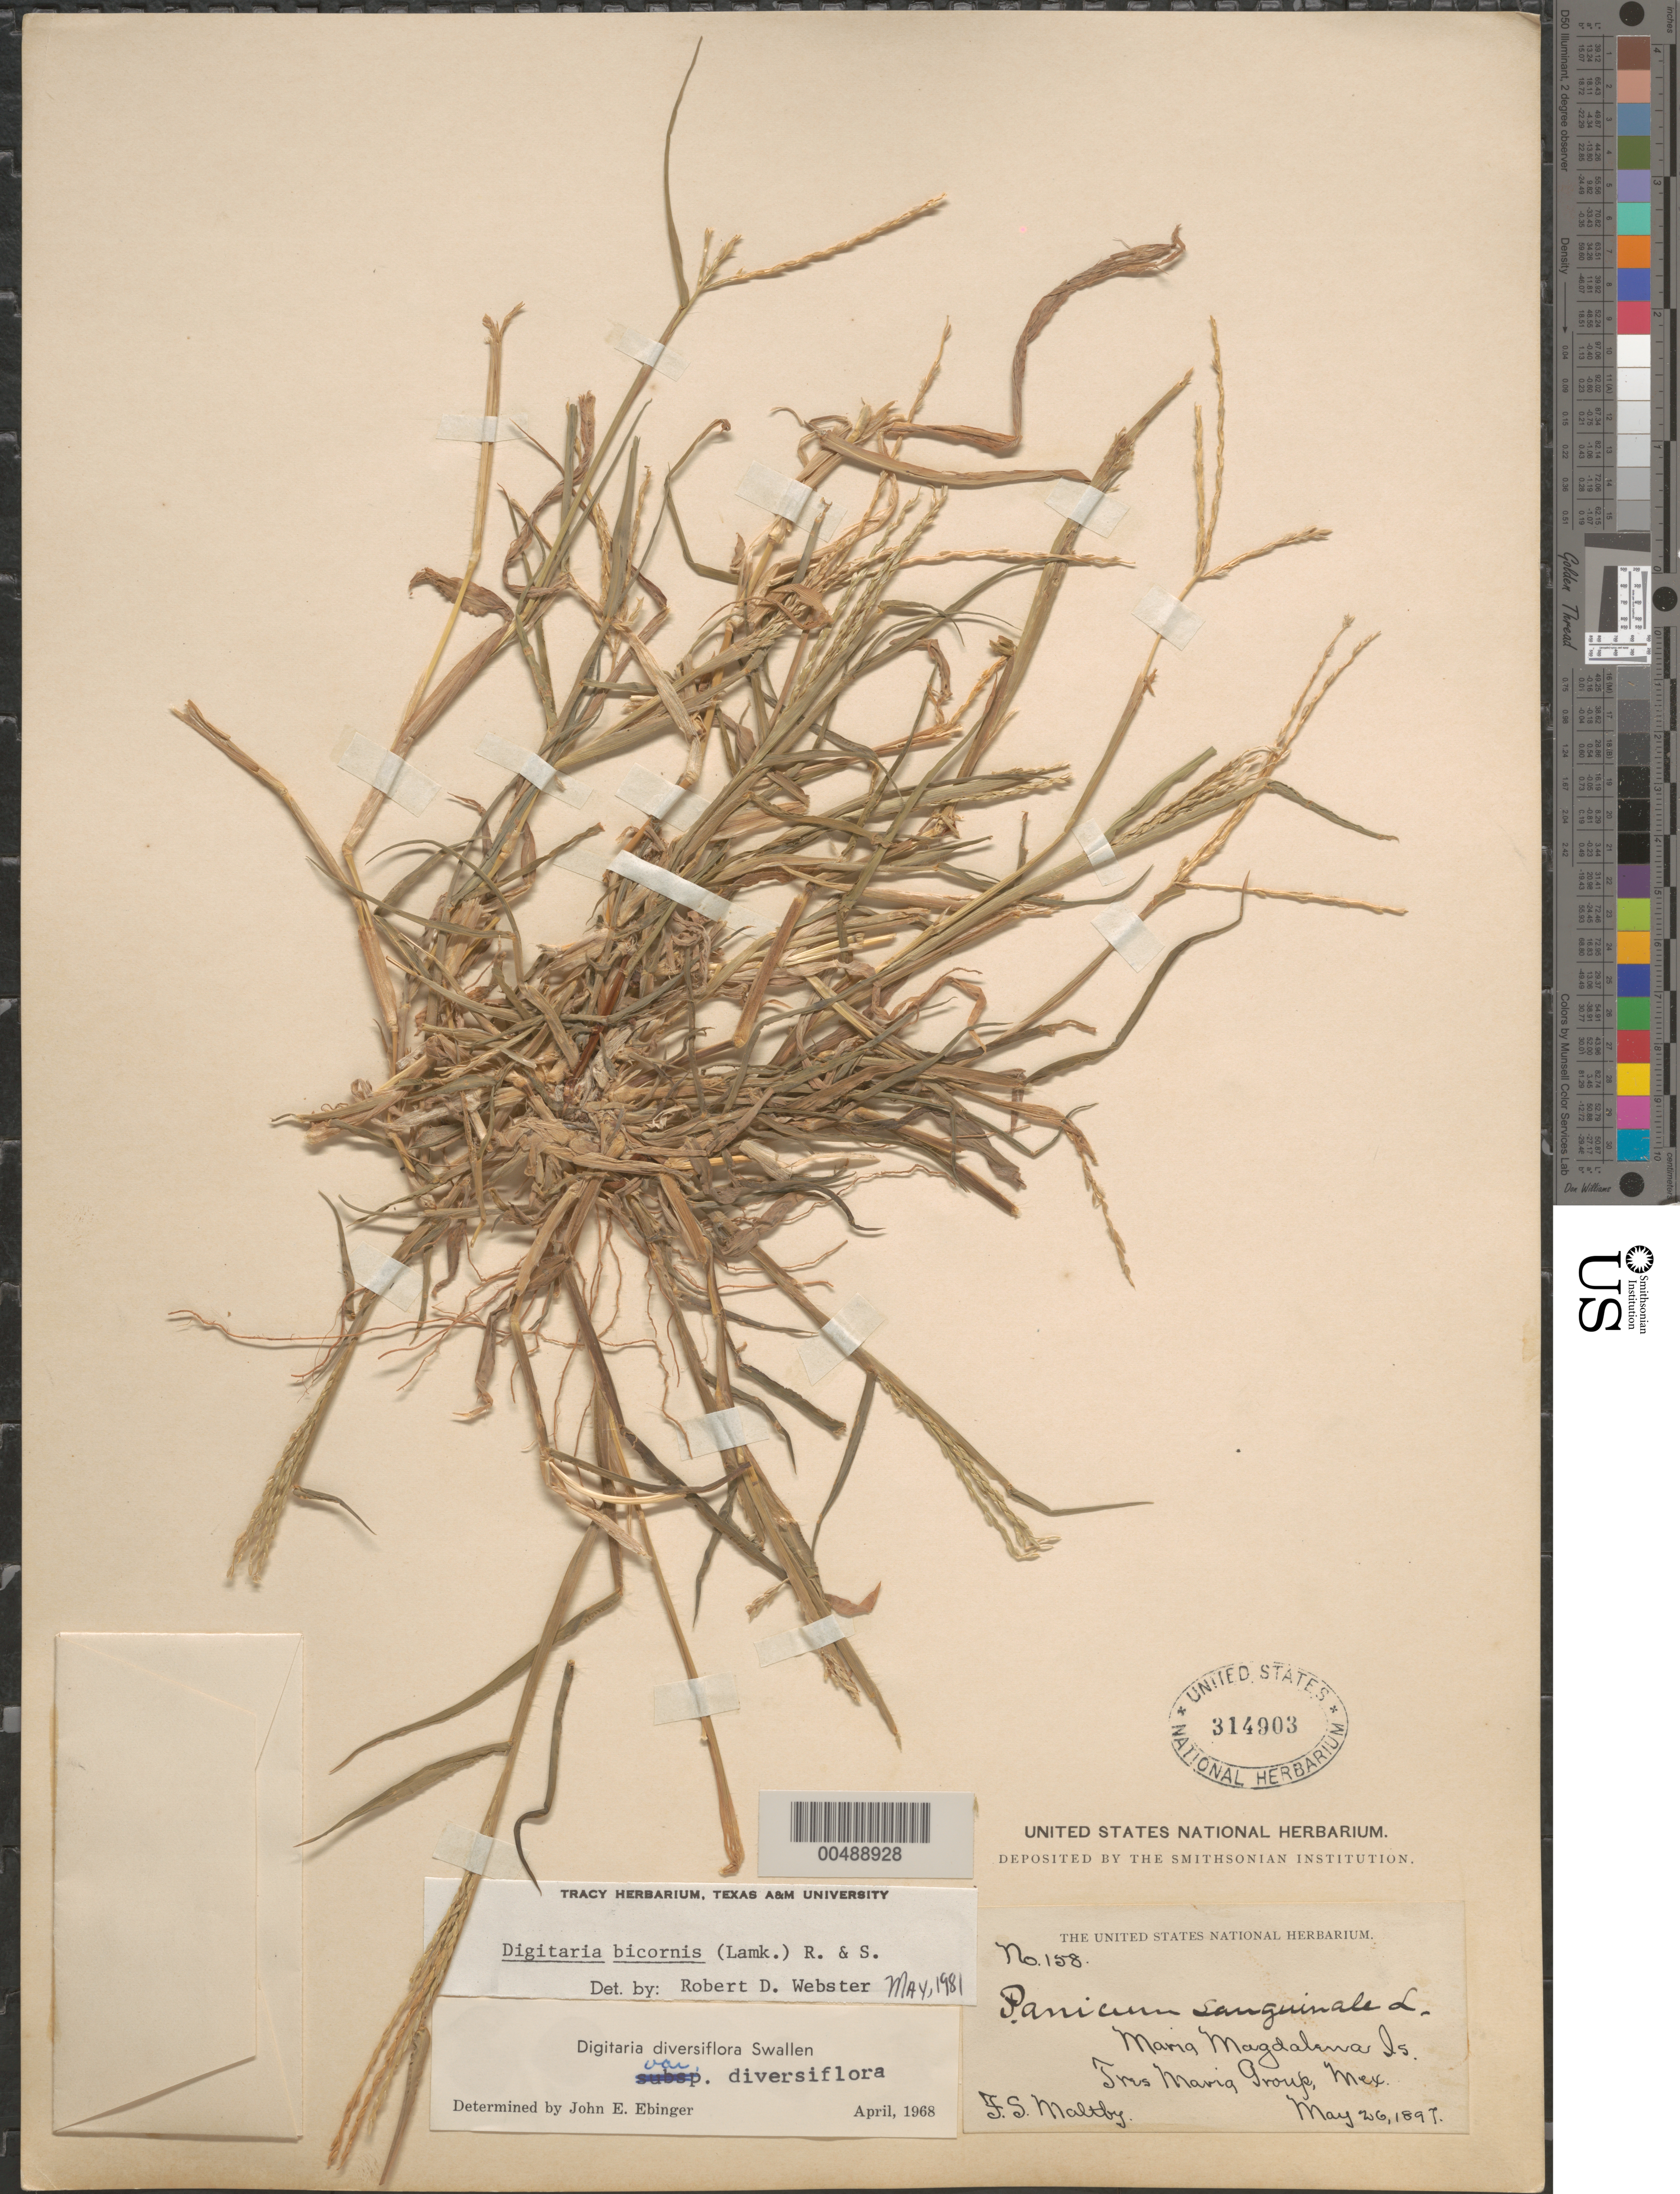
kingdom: Plantae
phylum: Tracheophyta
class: Liliopsida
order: Poales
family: Poaceae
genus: Digitaria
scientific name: Digitaria bicornis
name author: (Lam.) Roem. & Schult.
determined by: Webster, Robert D.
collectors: T. S. Maltby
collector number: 158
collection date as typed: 26 May 1897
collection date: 1897-05-26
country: Mexico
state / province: Nayarit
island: Maria Magdalena I.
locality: Tres Maria Islands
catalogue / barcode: US 314903